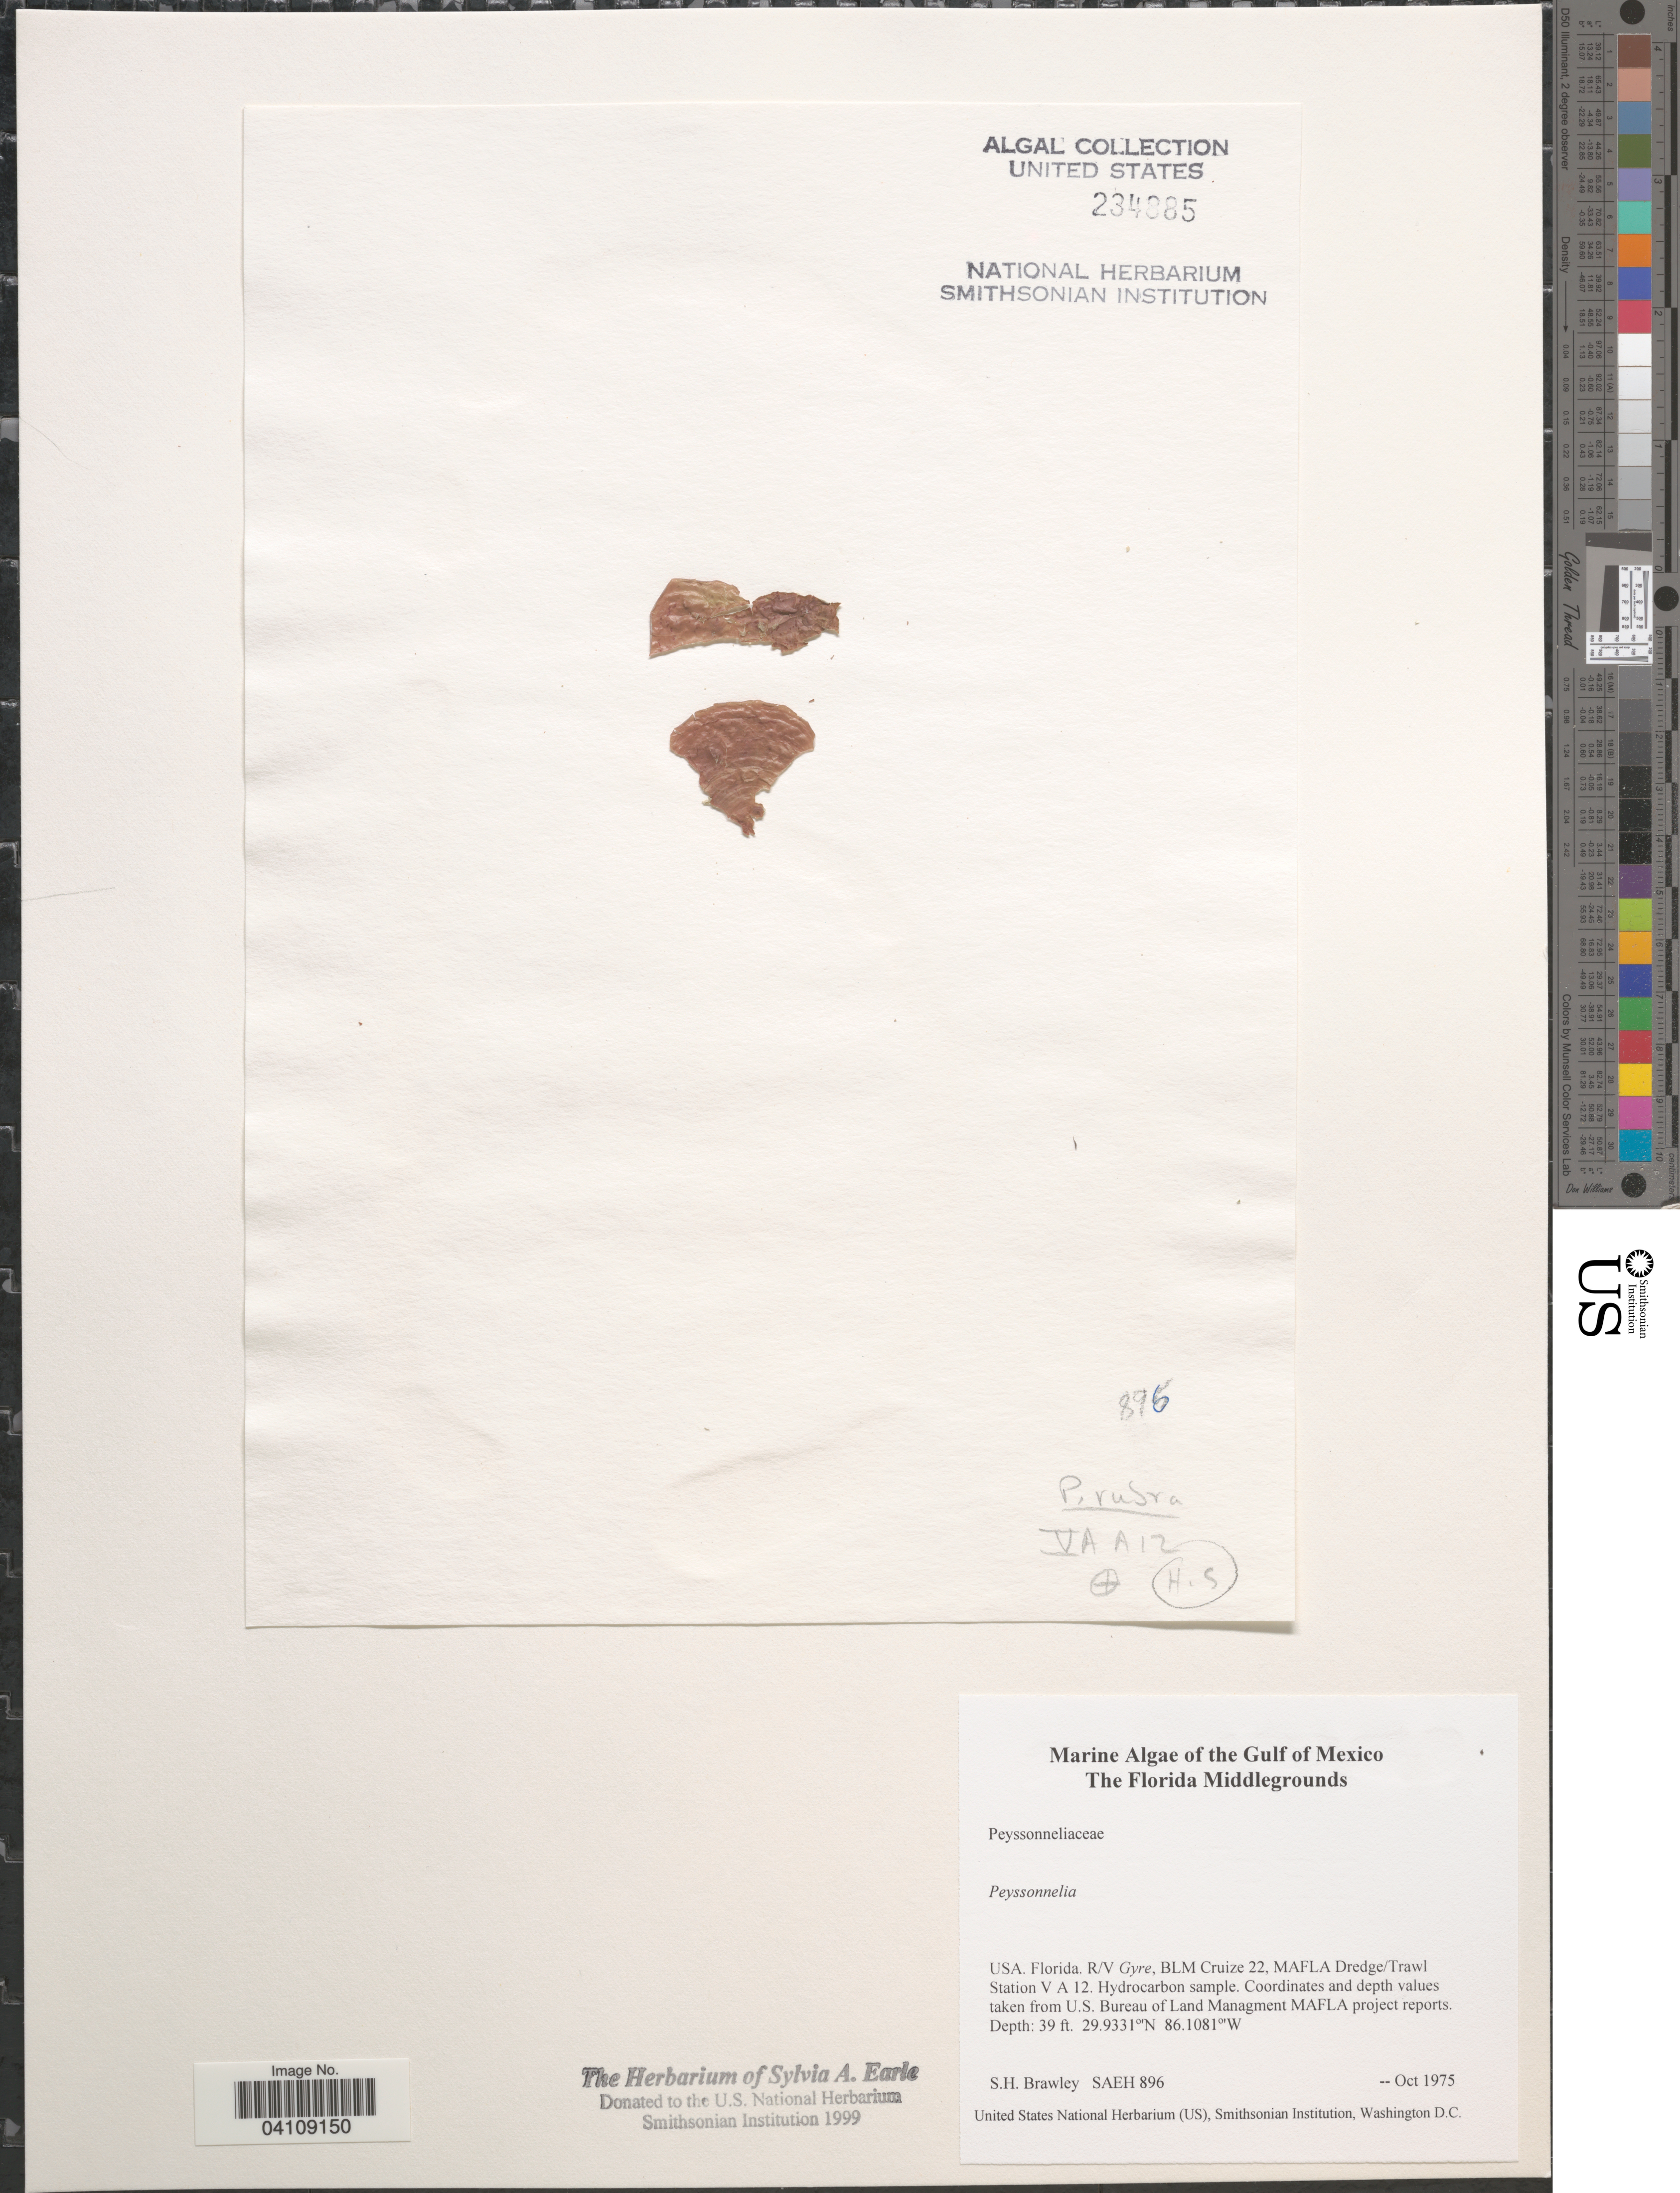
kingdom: Plantae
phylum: Rhodophyta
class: Florideophyceae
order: Peyssonneliales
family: Peyssonneliaceae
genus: Peyssonnelia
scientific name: Peyssonnelia sp.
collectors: S. Brawley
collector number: SAEH 896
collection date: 1975-10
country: United States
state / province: Florida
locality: Gulf of Mexico. The Florida Middlegrounds. R/V Gyre, BLM Cruize 22, MAFLA Dredge/Trawl Station V A 12.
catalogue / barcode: US 234885